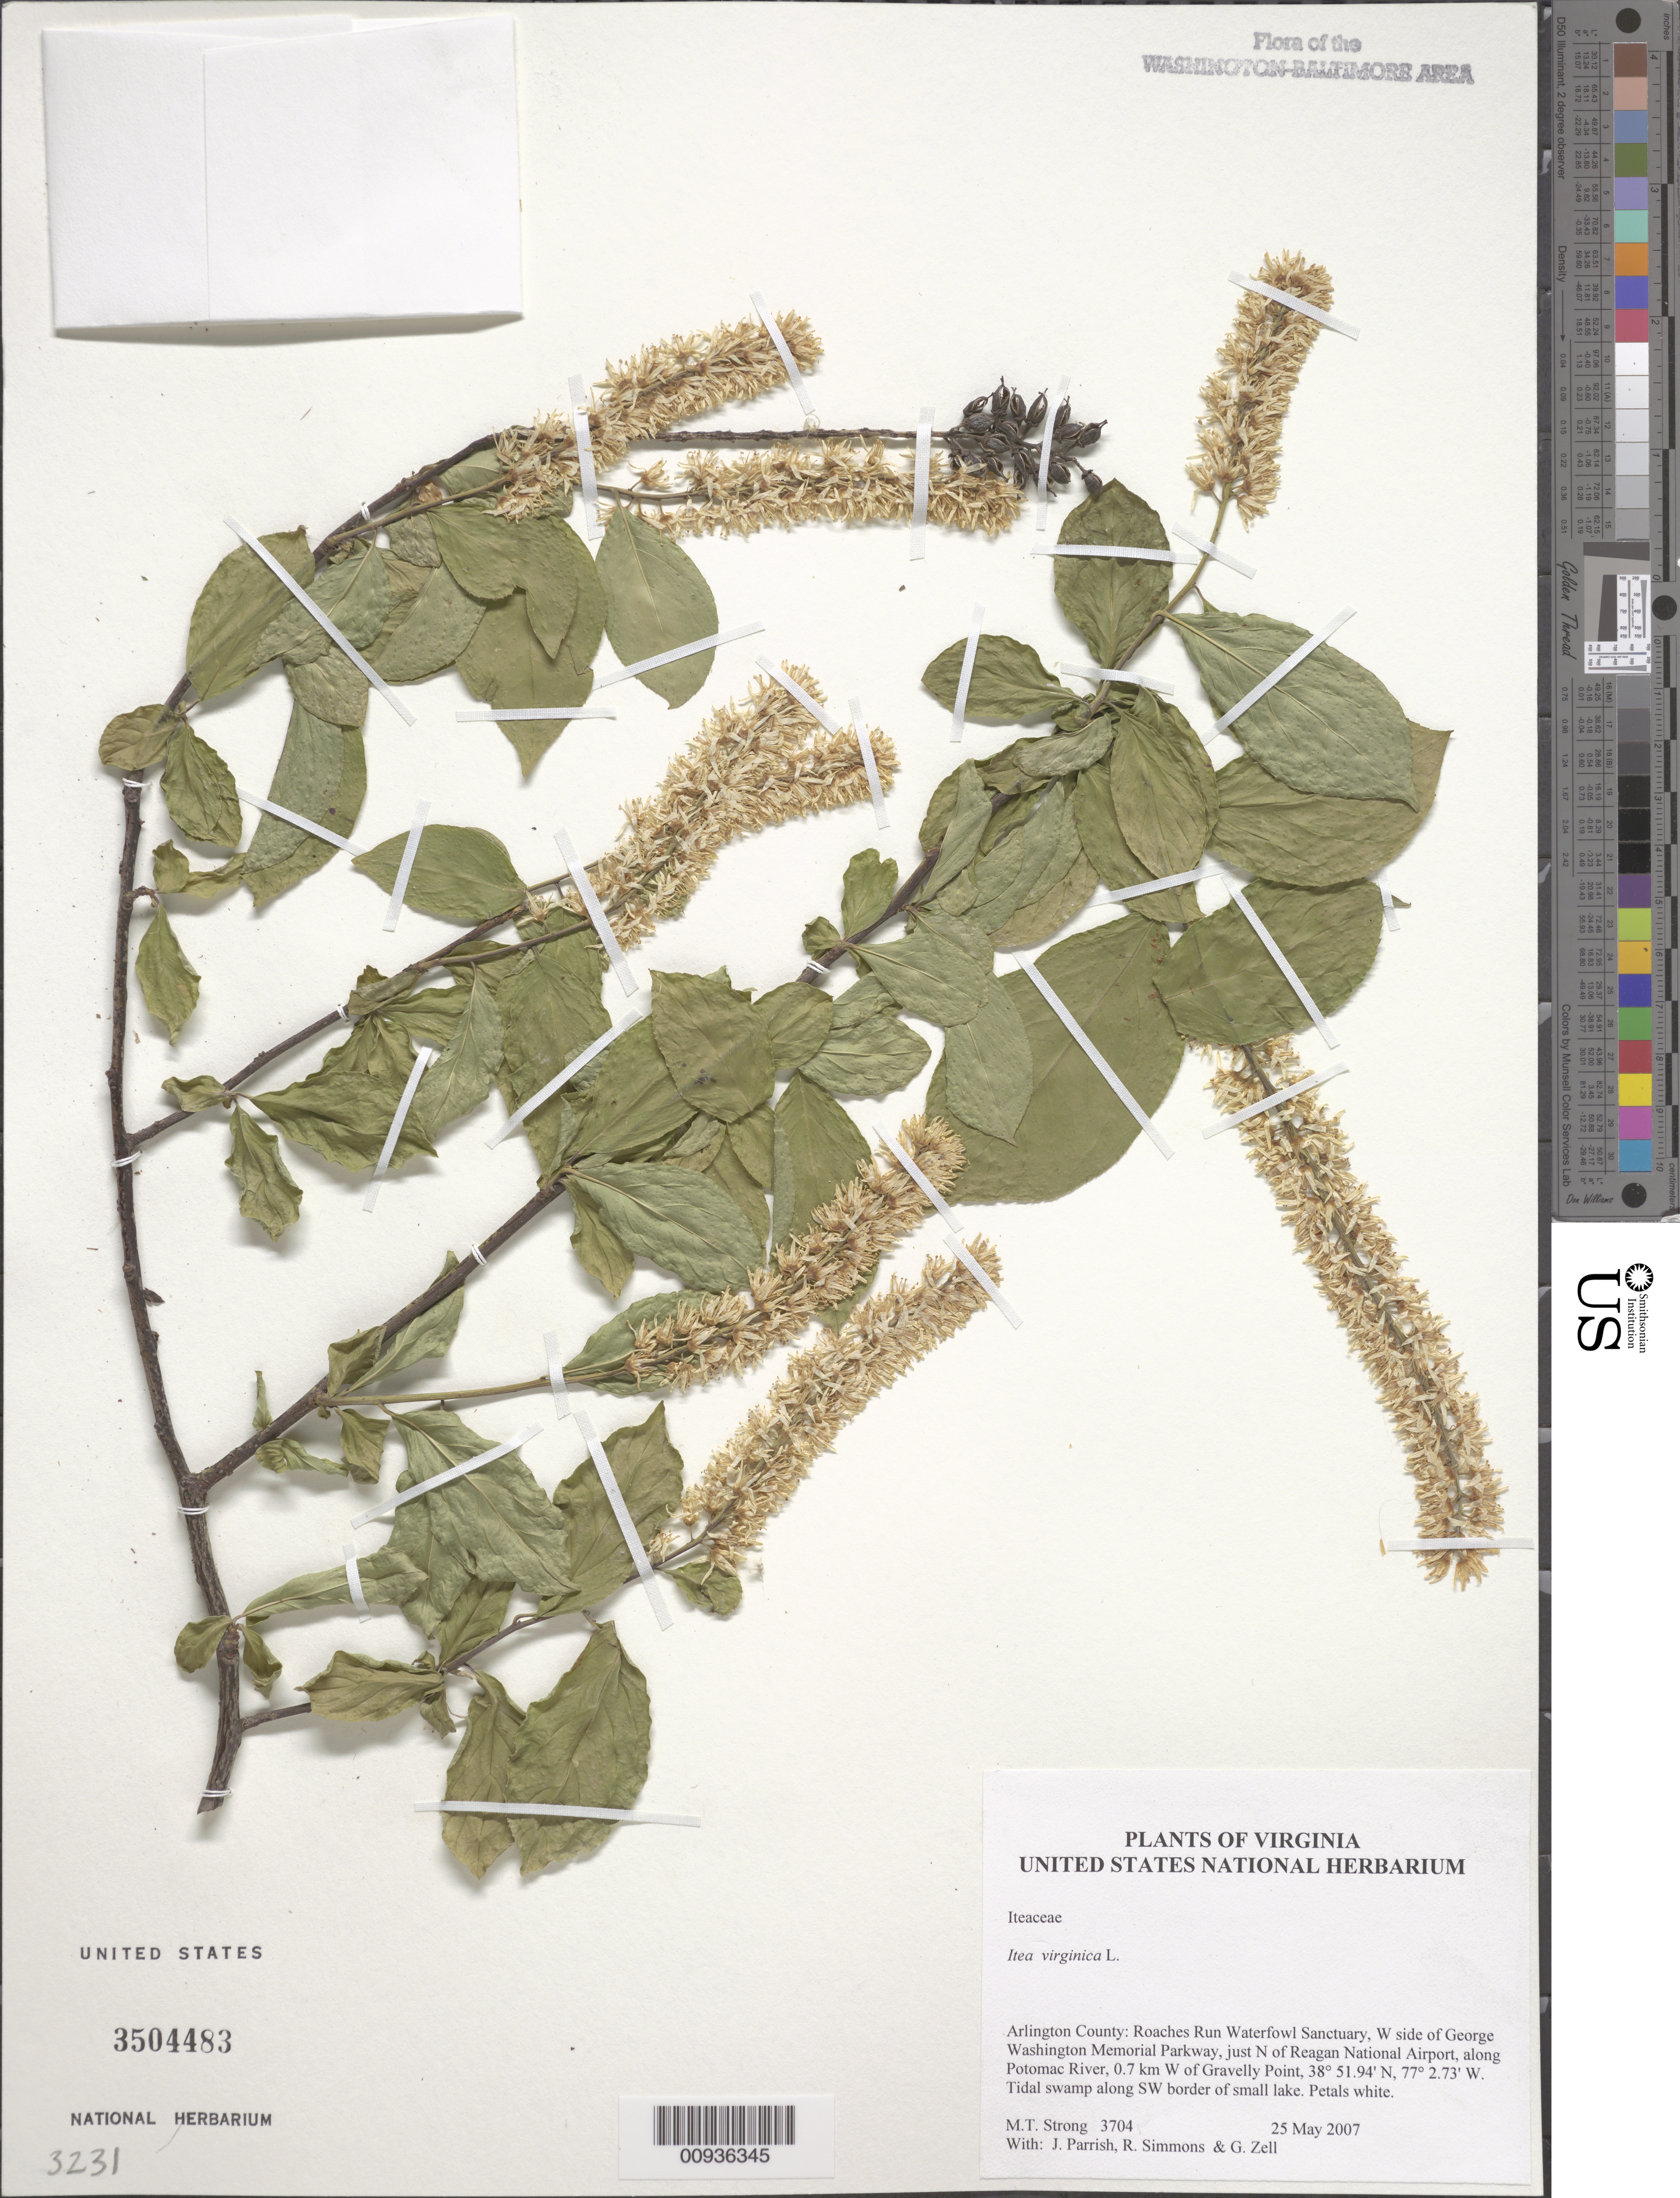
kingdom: Plantae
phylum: Tracheophyta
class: Magnoliopsida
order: Saxifragales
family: Iteaceae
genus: Itea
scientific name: Itea virginica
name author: L.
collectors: M. T. Strong, J. Parrish, R. Simmons & G. Zell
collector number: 3704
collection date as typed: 11 Sep 2006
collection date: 2006-09-11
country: United States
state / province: Virginia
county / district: Arlington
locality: Roaches Run Waterfowl Sanctuary, W side of George Washington Memorial Parkway, just N of Reagan National Airport, along Potomac River, 0.7 km W of Gravelly Point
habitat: tidal swamp along SW border of small lake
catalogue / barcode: US 3504483